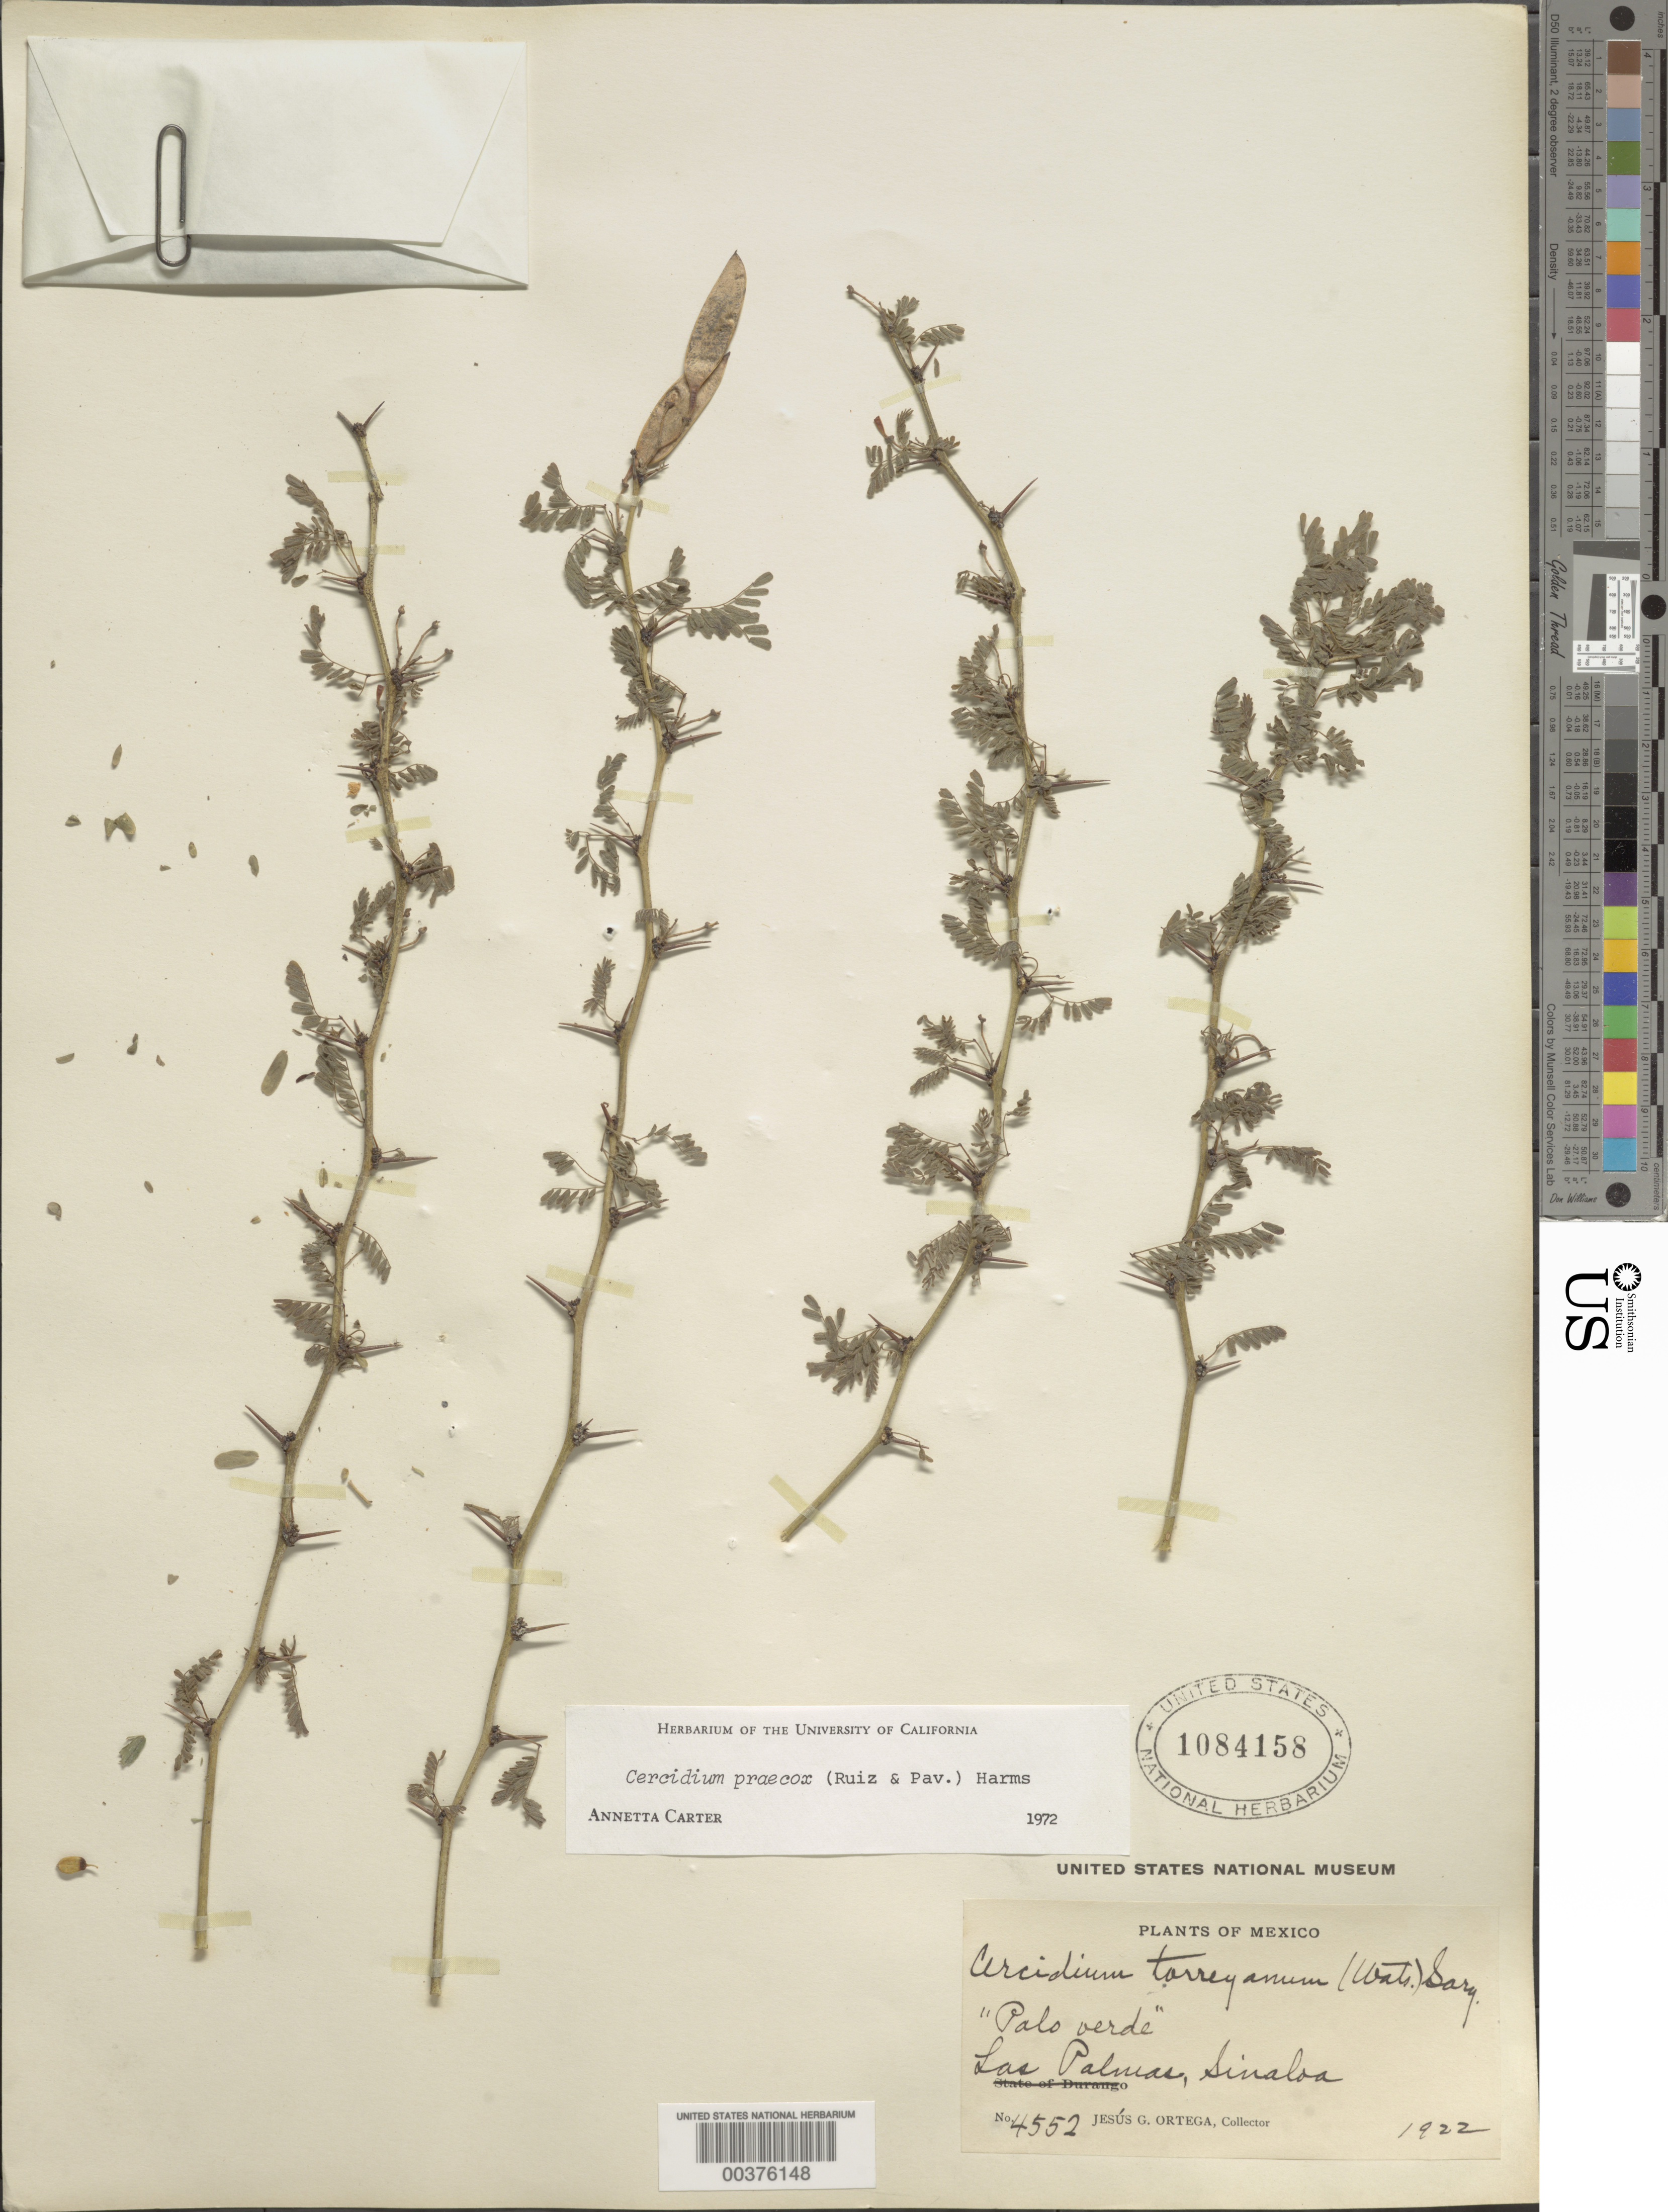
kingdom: Plantae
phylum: Tracheophyta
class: Magnoliopsida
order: Fabales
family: Fabaceae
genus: Parkinsonia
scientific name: Parkinsonia praecox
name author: (Ruiz & Pav.) J.E. Hawkins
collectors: J. Ortega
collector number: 4552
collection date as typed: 1922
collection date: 1922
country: Mexico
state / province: Sinaloa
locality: Las palmas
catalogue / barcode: US 1084158